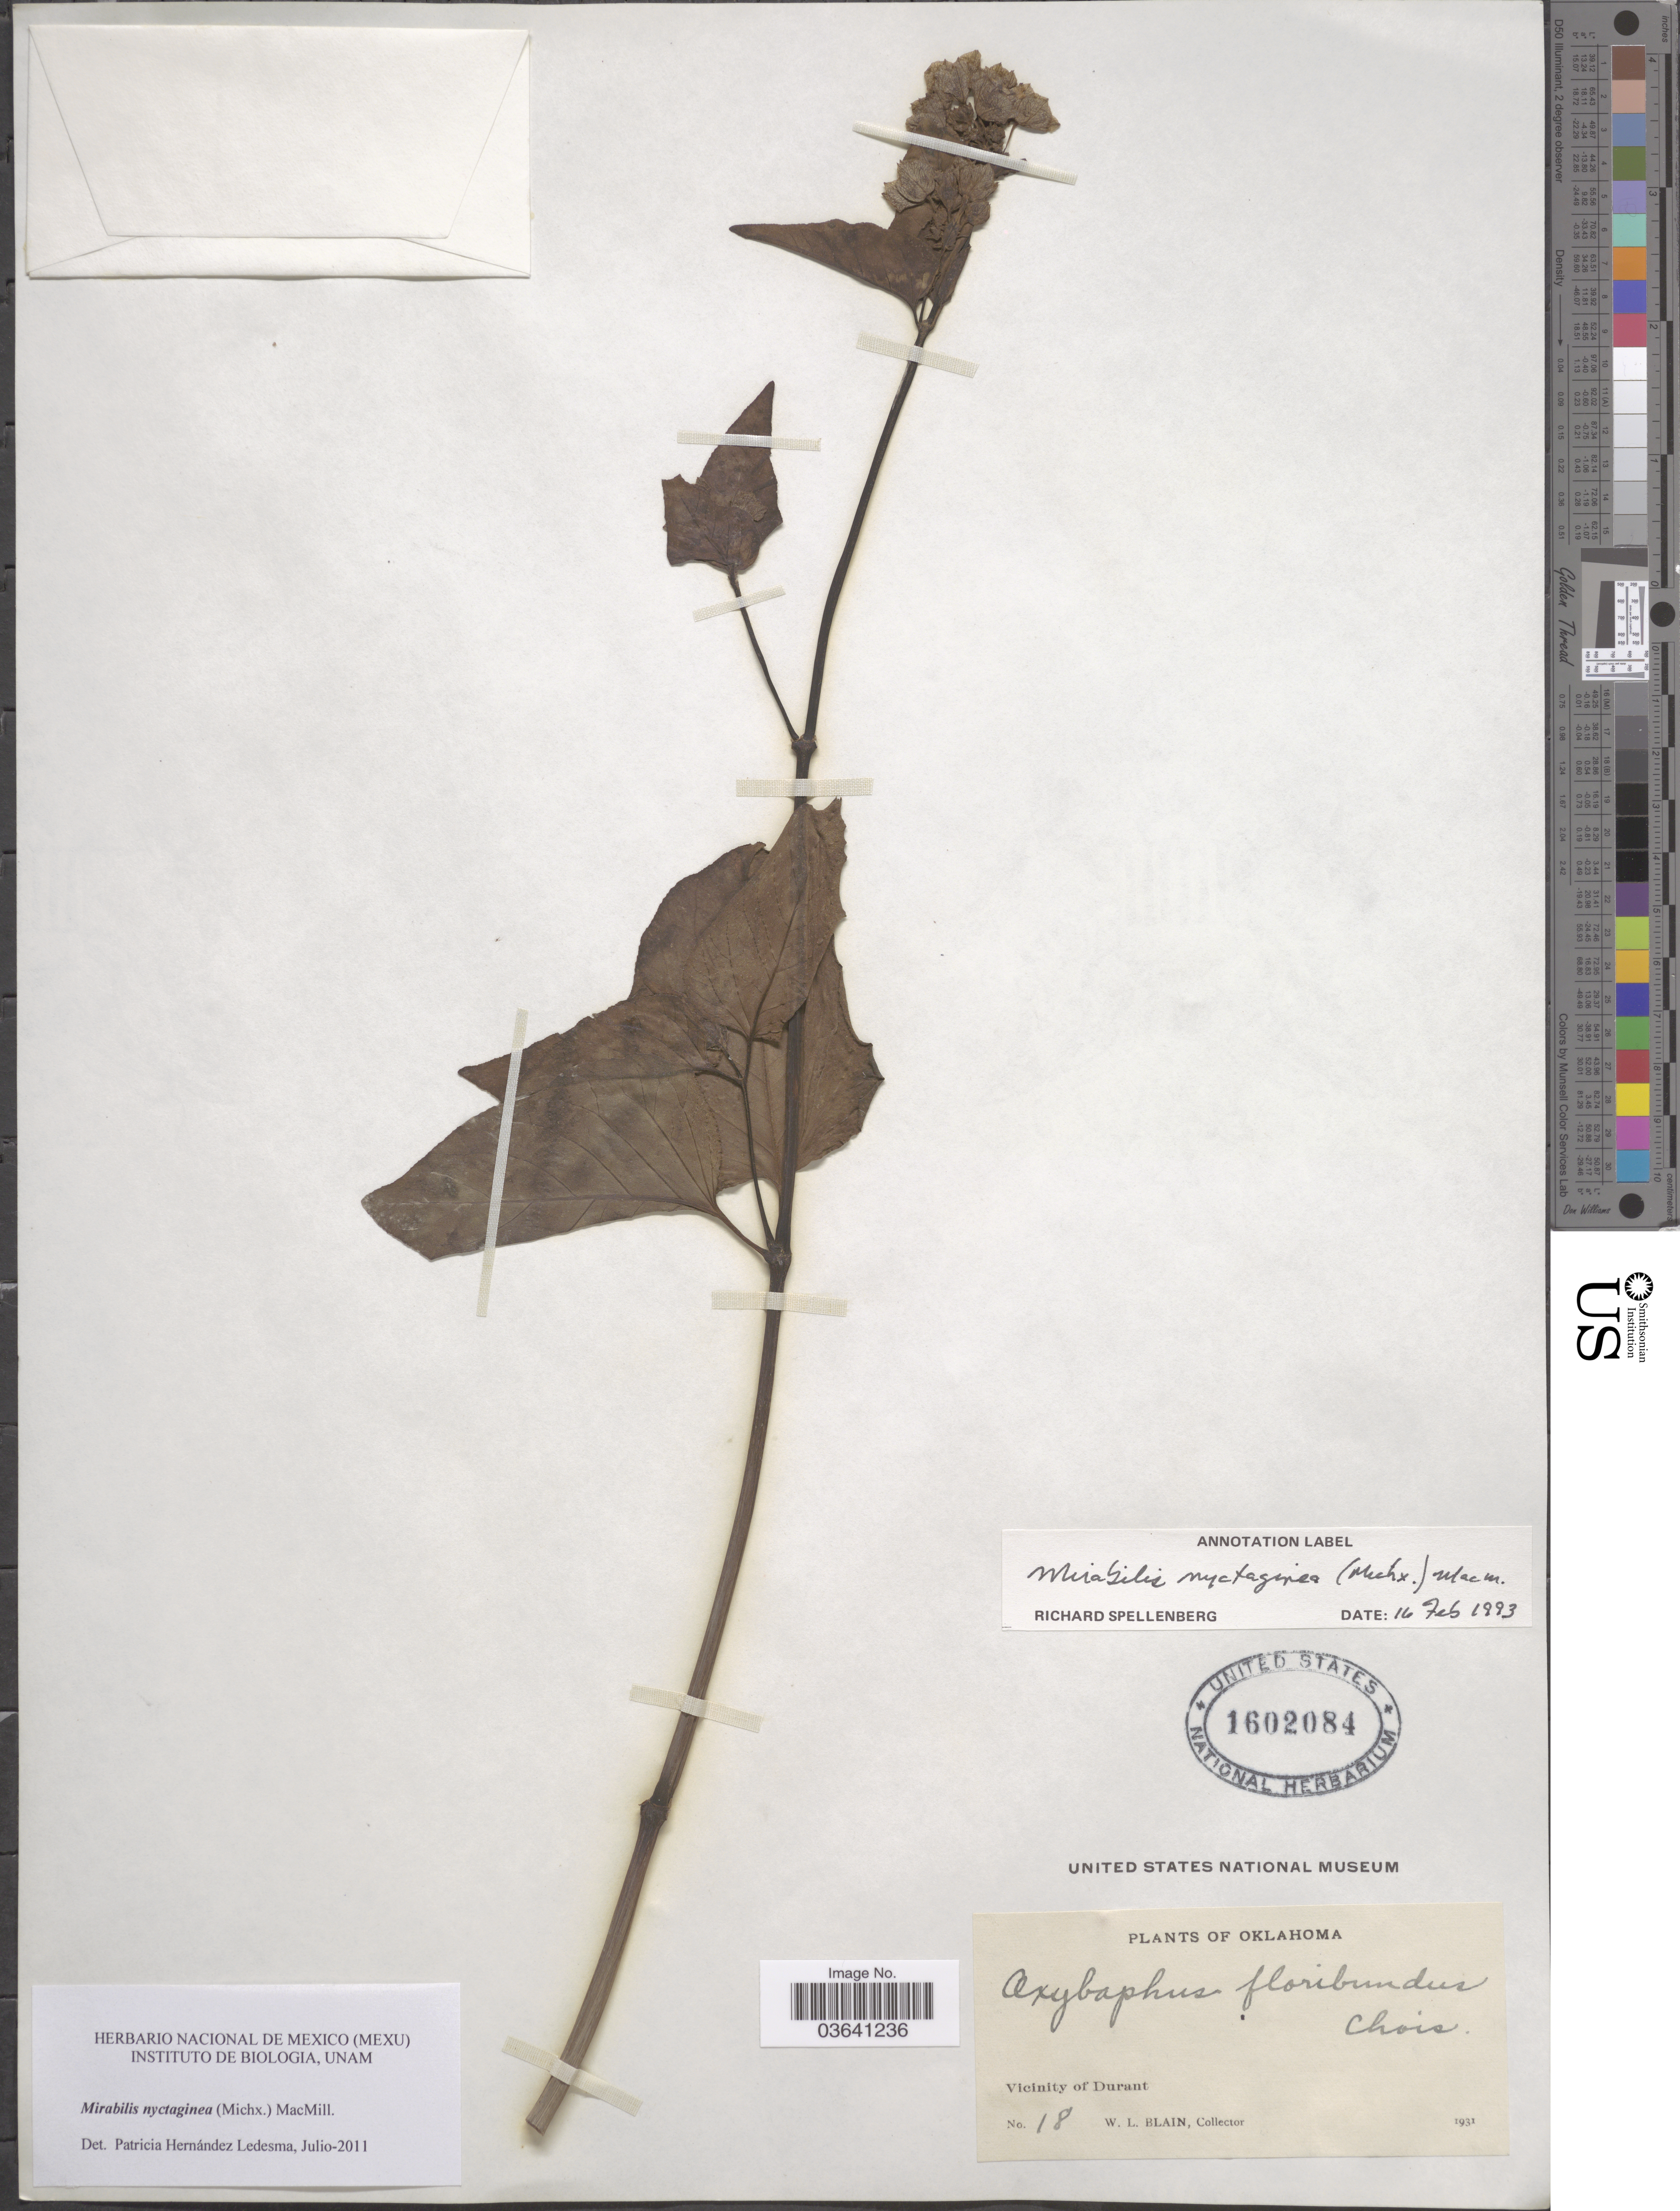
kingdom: Plantae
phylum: Tracheophyta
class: Magnoliopsida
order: Caryophyllales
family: Nyctaginaceae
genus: Mirabilis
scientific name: Mirabilis nyctaginea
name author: (Michx.) MacMill.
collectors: W. Blain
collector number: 18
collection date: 1931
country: United States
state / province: Oklahoma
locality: Vicinity of Durant.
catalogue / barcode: US 1602084